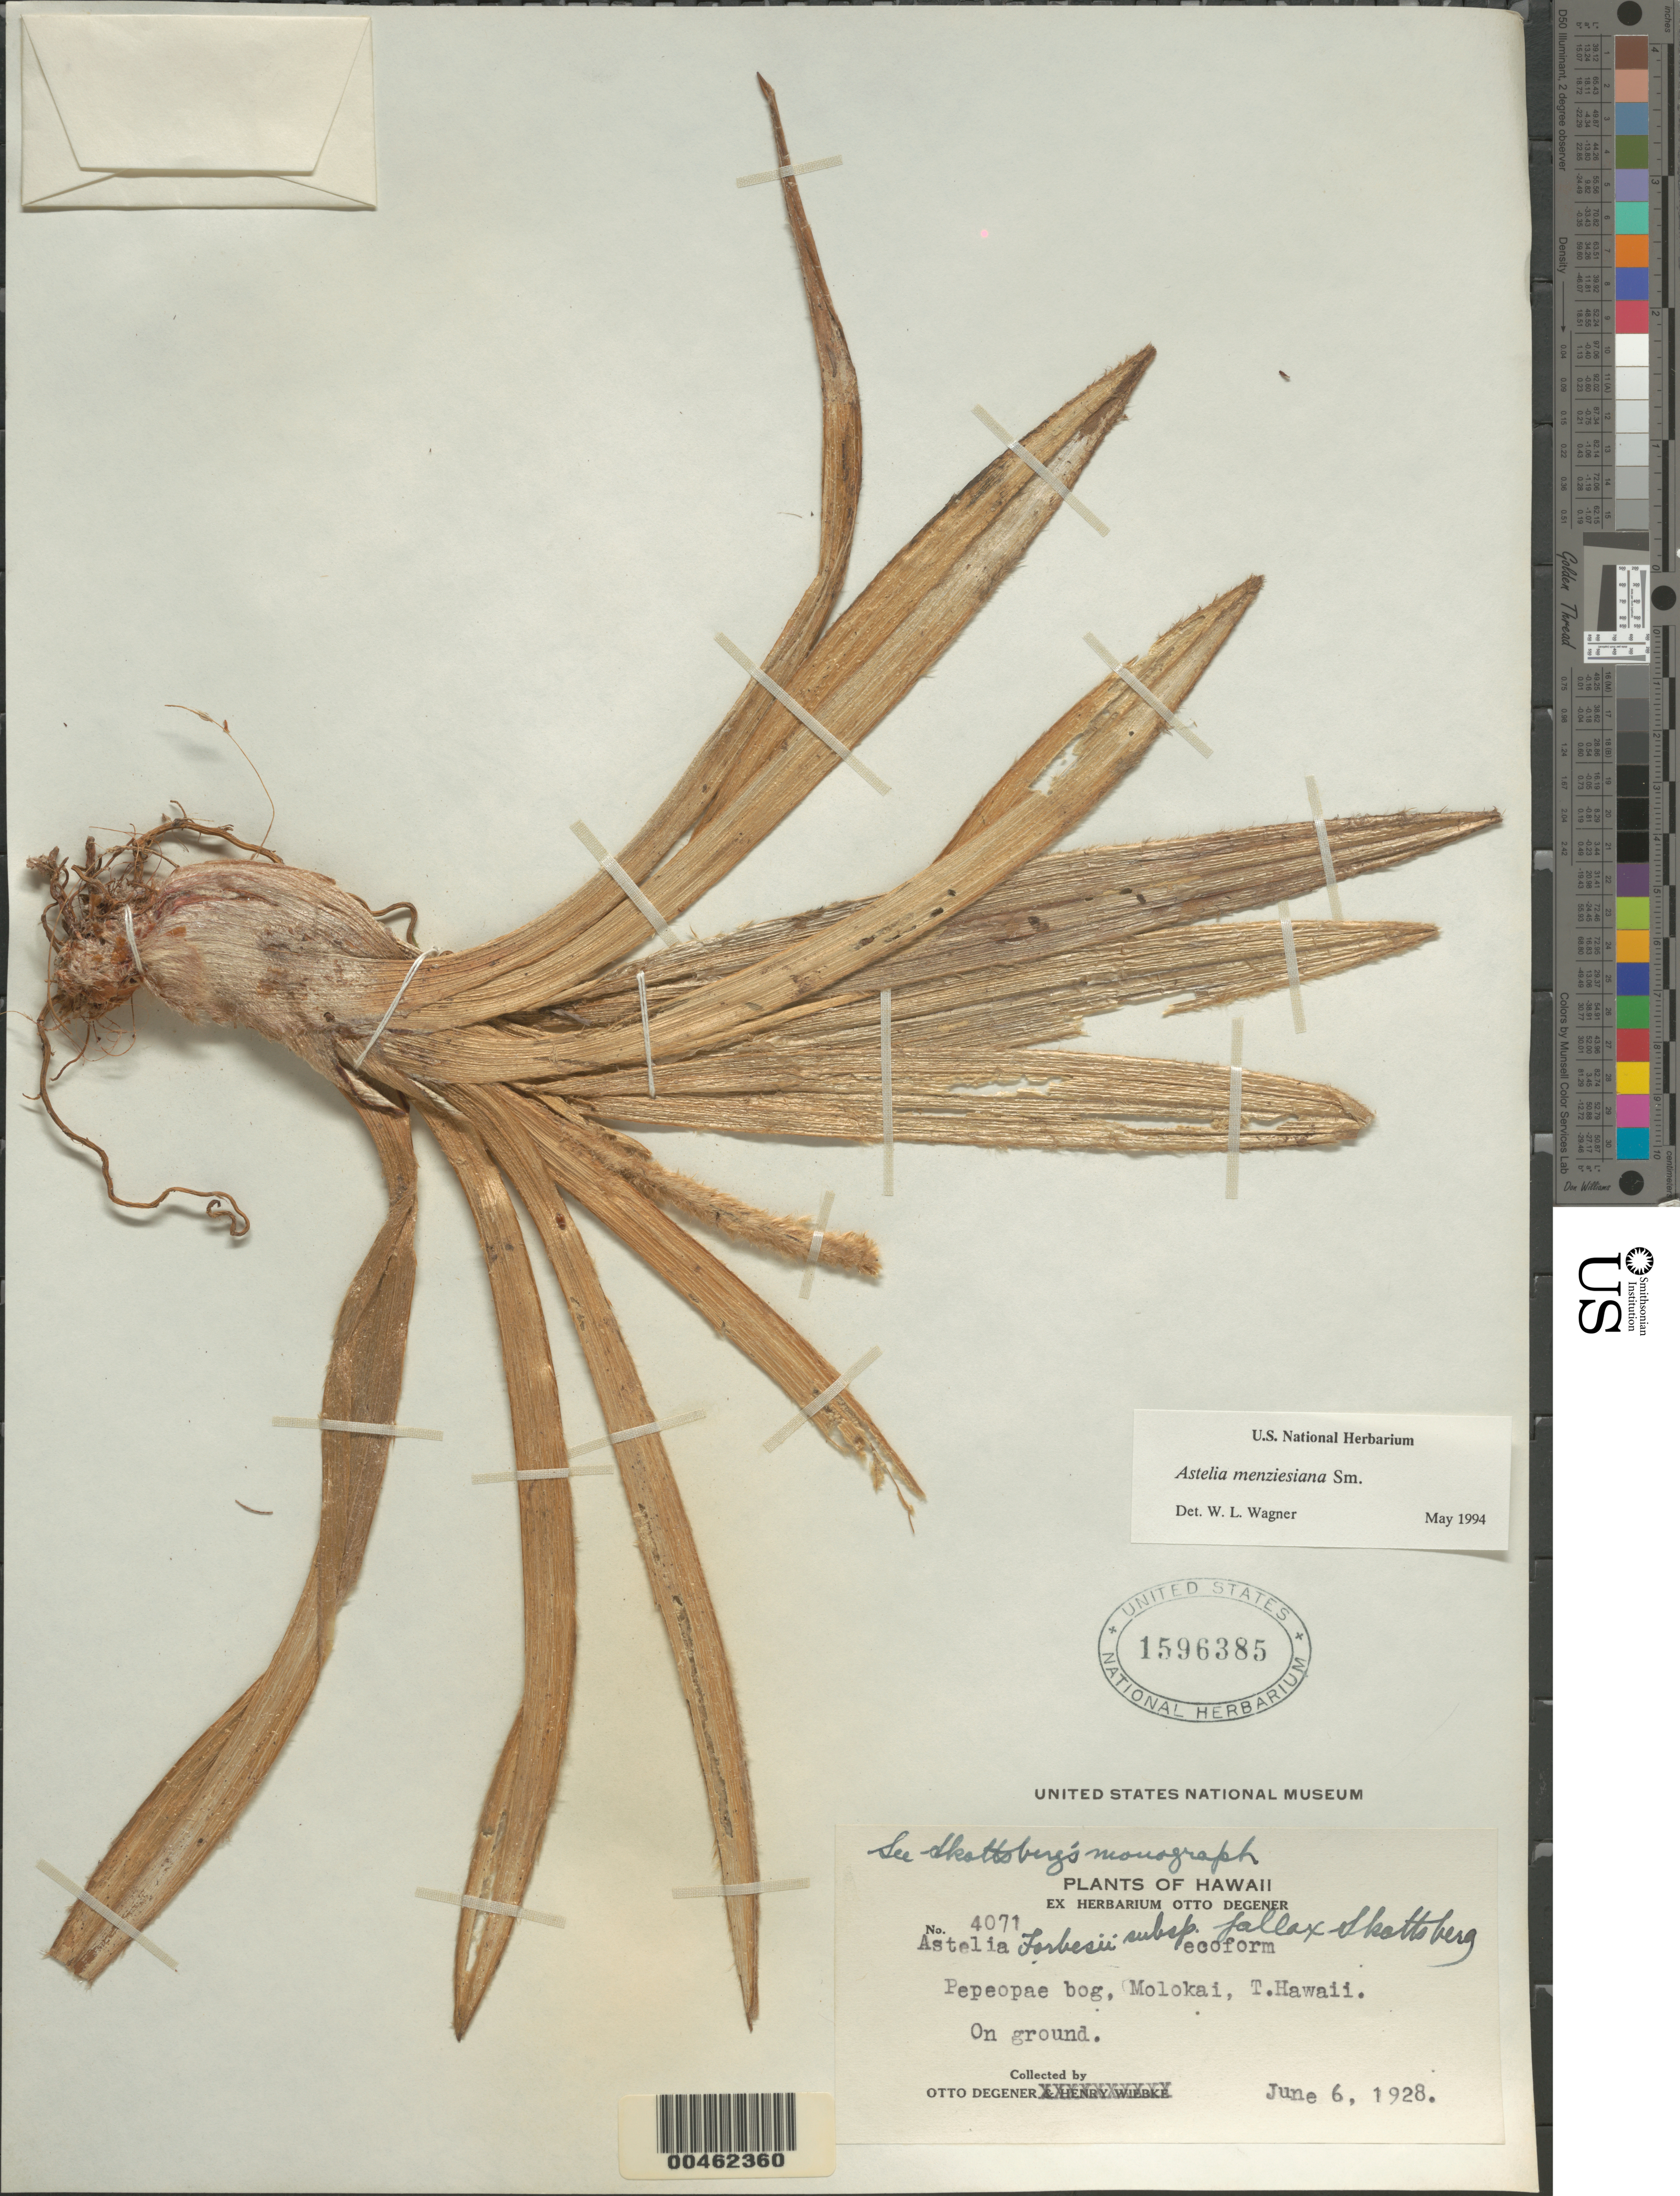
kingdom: Plantae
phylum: Tracheophyta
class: Liliopsida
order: Asparagales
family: Asteliaceae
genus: Astelia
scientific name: Astelia menziesiana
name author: Sm.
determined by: Wagner, W. L., (BOT), Smithsonian Institution - National Museum of Natural History (UNITED STATES)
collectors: O. Degener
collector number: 4071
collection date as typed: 6 Jun 1928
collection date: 1928-06-06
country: United States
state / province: Hawaii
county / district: Maui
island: Moloka'i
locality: Pepeopae bog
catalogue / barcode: US 1596385